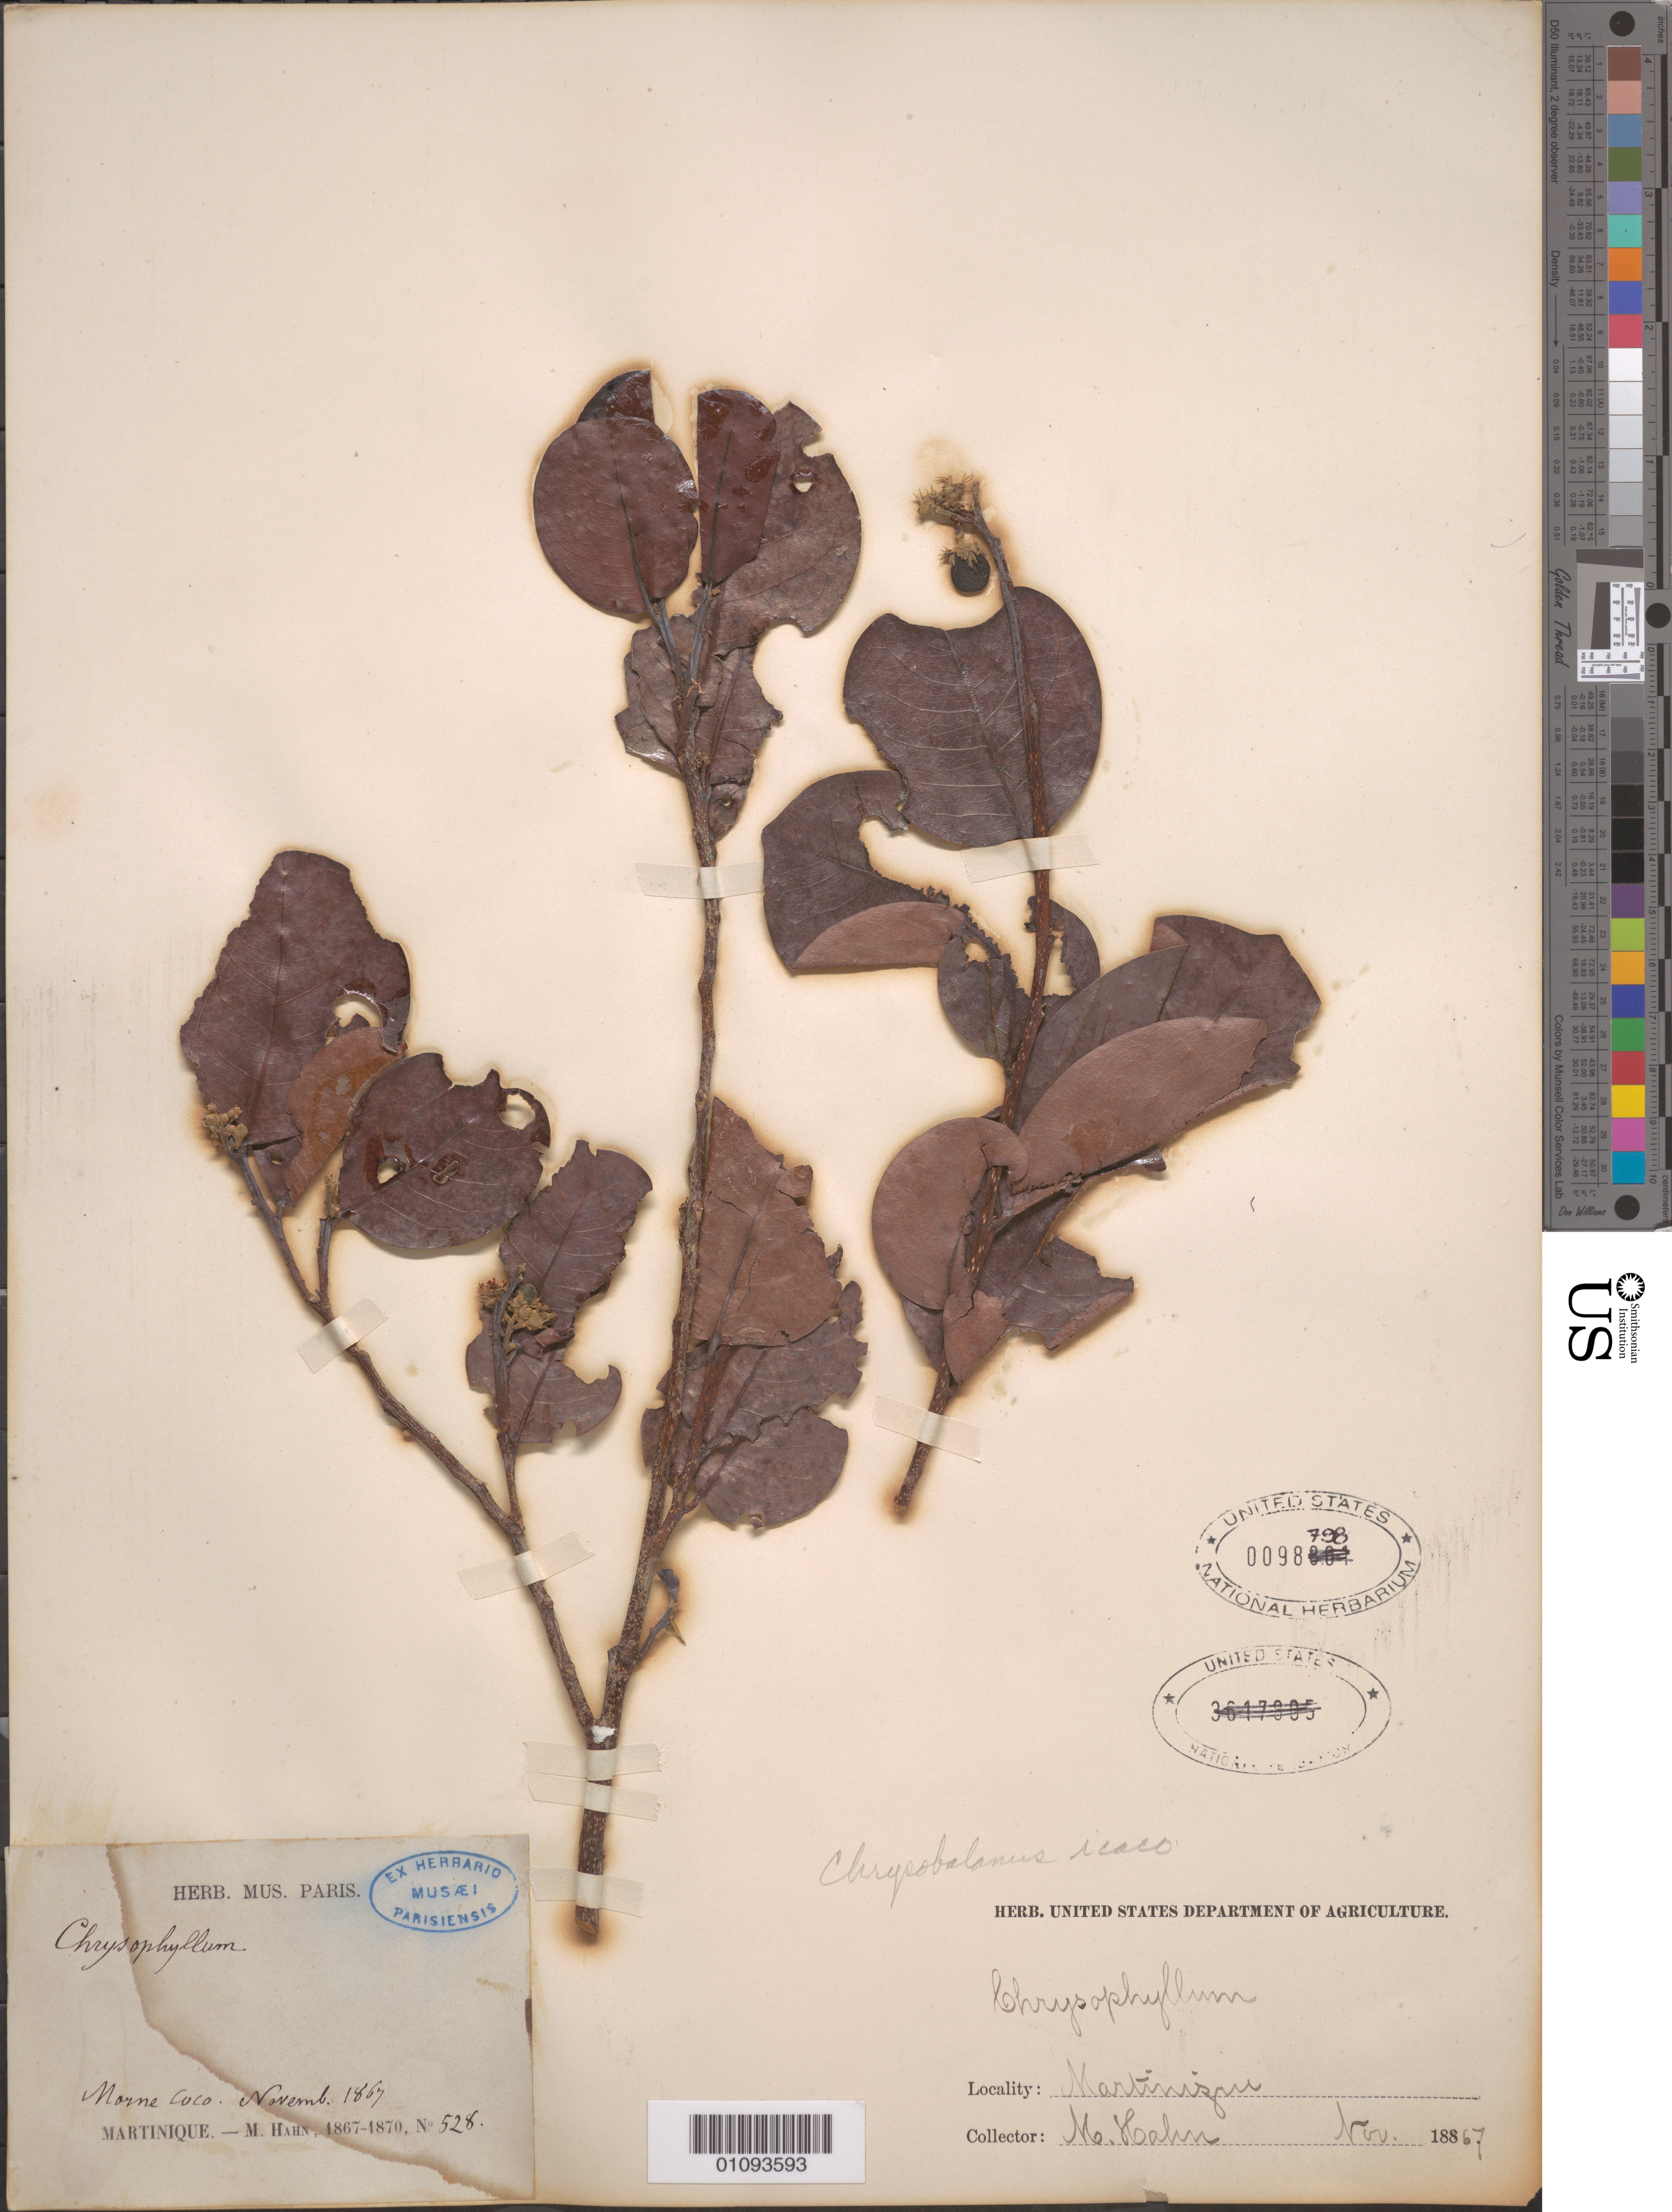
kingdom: Plantae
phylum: Tracheophyta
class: Magnoliopsida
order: Malpighiales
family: Chrysobalanaceae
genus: Chrysobalanus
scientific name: Chrysobalanus icaco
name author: L.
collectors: M. Hahn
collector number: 528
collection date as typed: Nov 1867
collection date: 1867-11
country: Martinique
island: Martinique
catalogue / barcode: US 98798